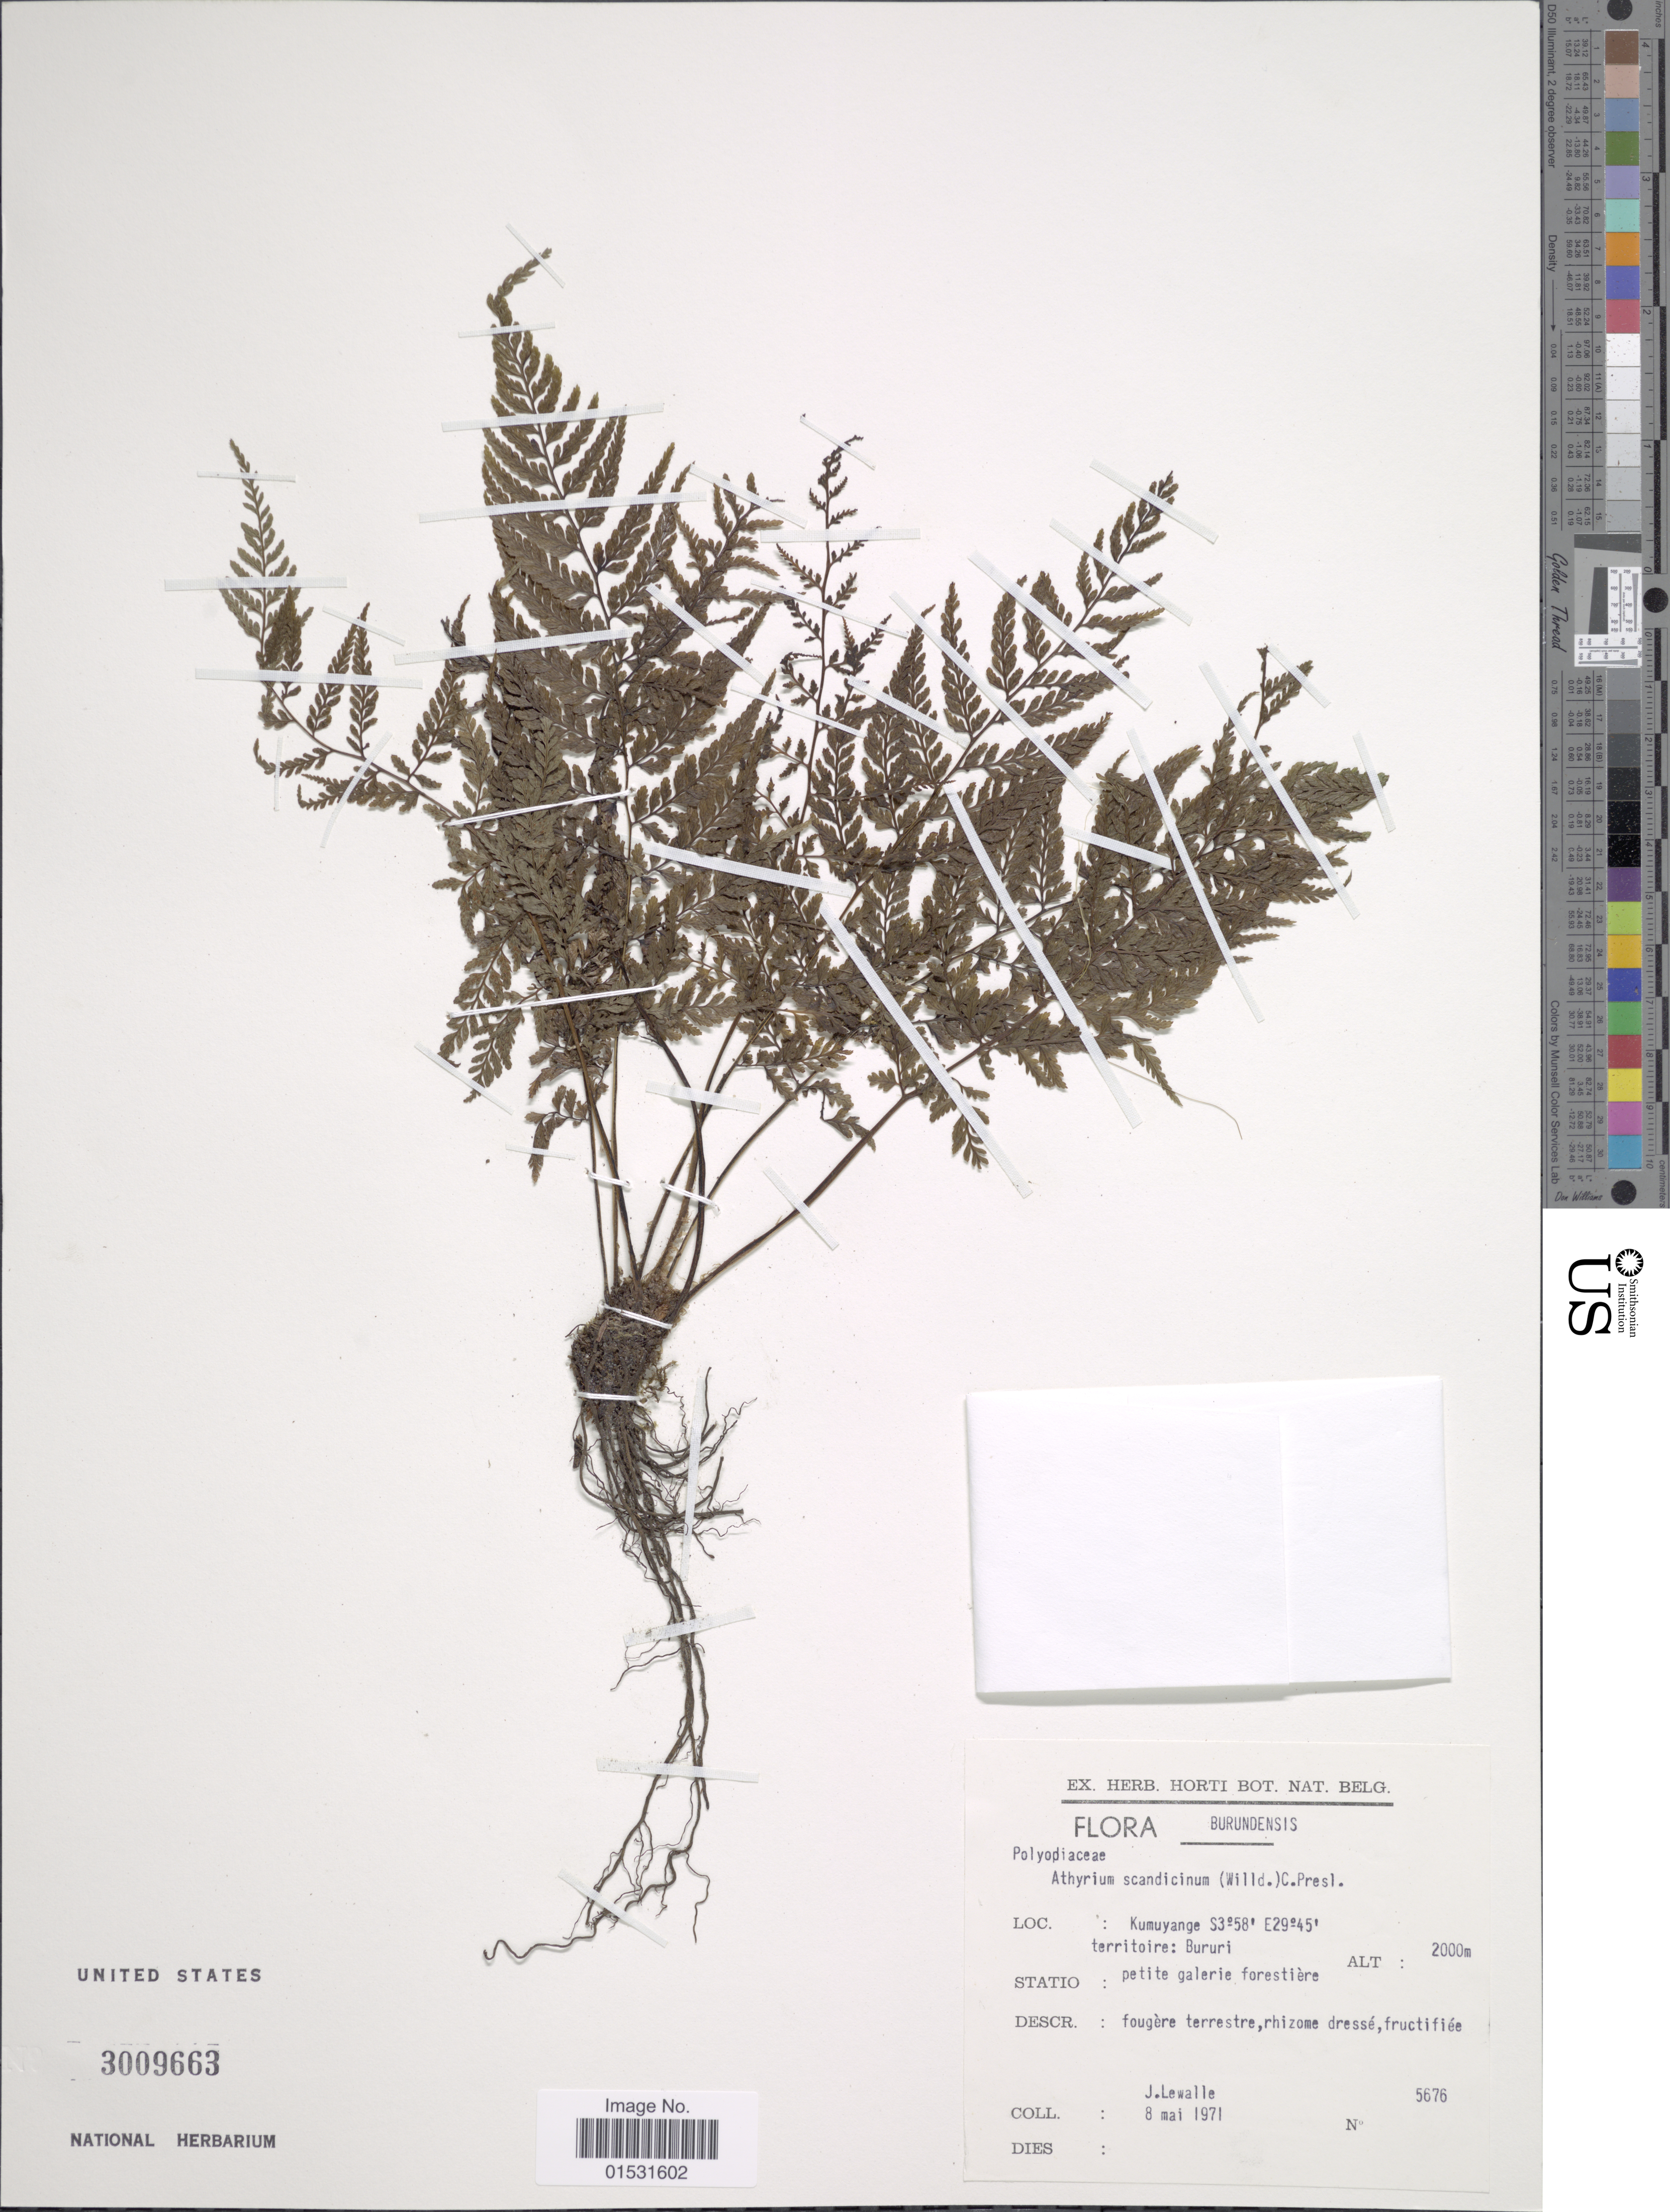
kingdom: Plantae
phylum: Tracheophyta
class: Polypodiopsida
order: Polypodiales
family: Athyriaceae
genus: Athyrium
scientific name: Athyrium scandicinum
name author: (Willd.) C. Presl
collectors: J. Lewalle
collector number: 5676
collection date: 1971-05-08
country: Burundi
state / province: Bururi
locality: Burundensis. Kumuyange. Bururi.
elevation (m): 2000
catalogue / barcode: US 3009663